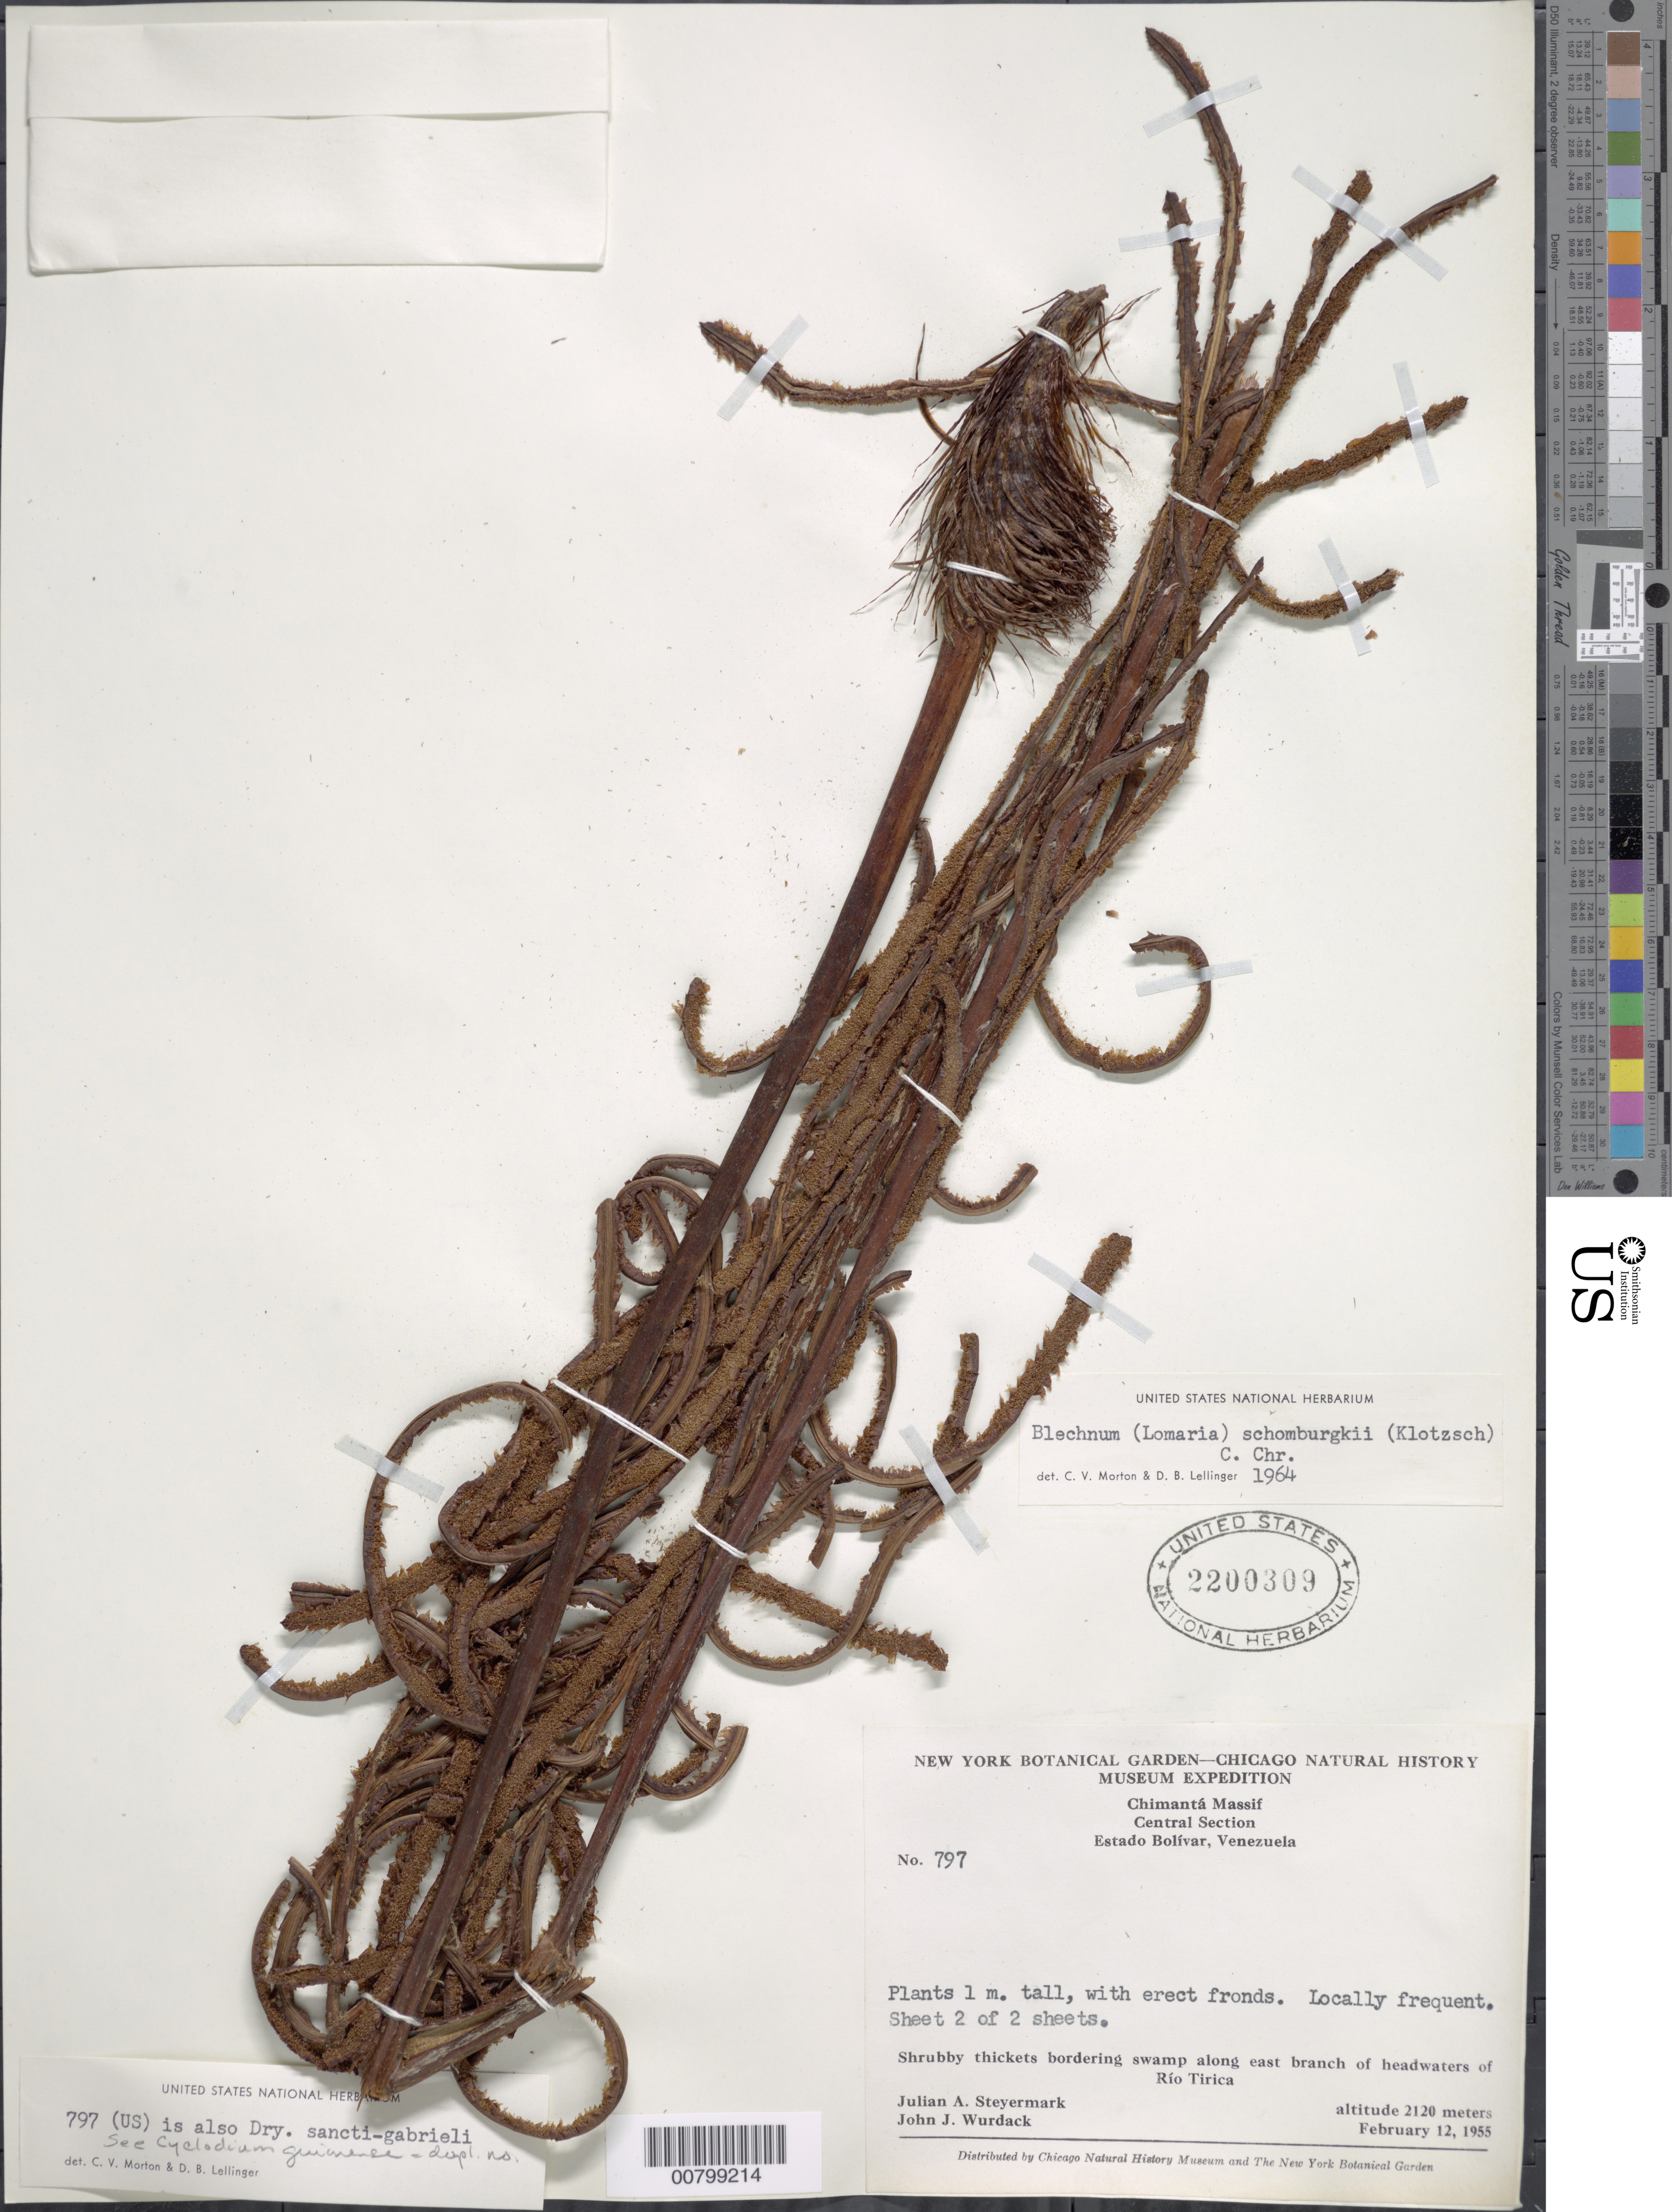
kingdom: Plantae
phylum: Tracheophyta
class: Polypodiopsida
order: Polypodiales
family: Blechnaceae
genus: Blechnum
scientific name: Blechnum schomburgkii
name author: (Klotzsch) C. Chr.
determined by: Morton, C. V.; Lellinger, D. B.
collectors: J. Steyermark & J. J. Wurdack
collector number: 55 797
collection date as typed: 12-Feb-55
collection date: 1955-02-12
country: Venezuela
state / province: Bolívar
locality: Chimantá Massif, central section, along east branch of headwaters of Río Tirica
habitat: Shrubby thickets bordering swamp along river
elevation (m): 2120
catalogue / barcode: US 2200309